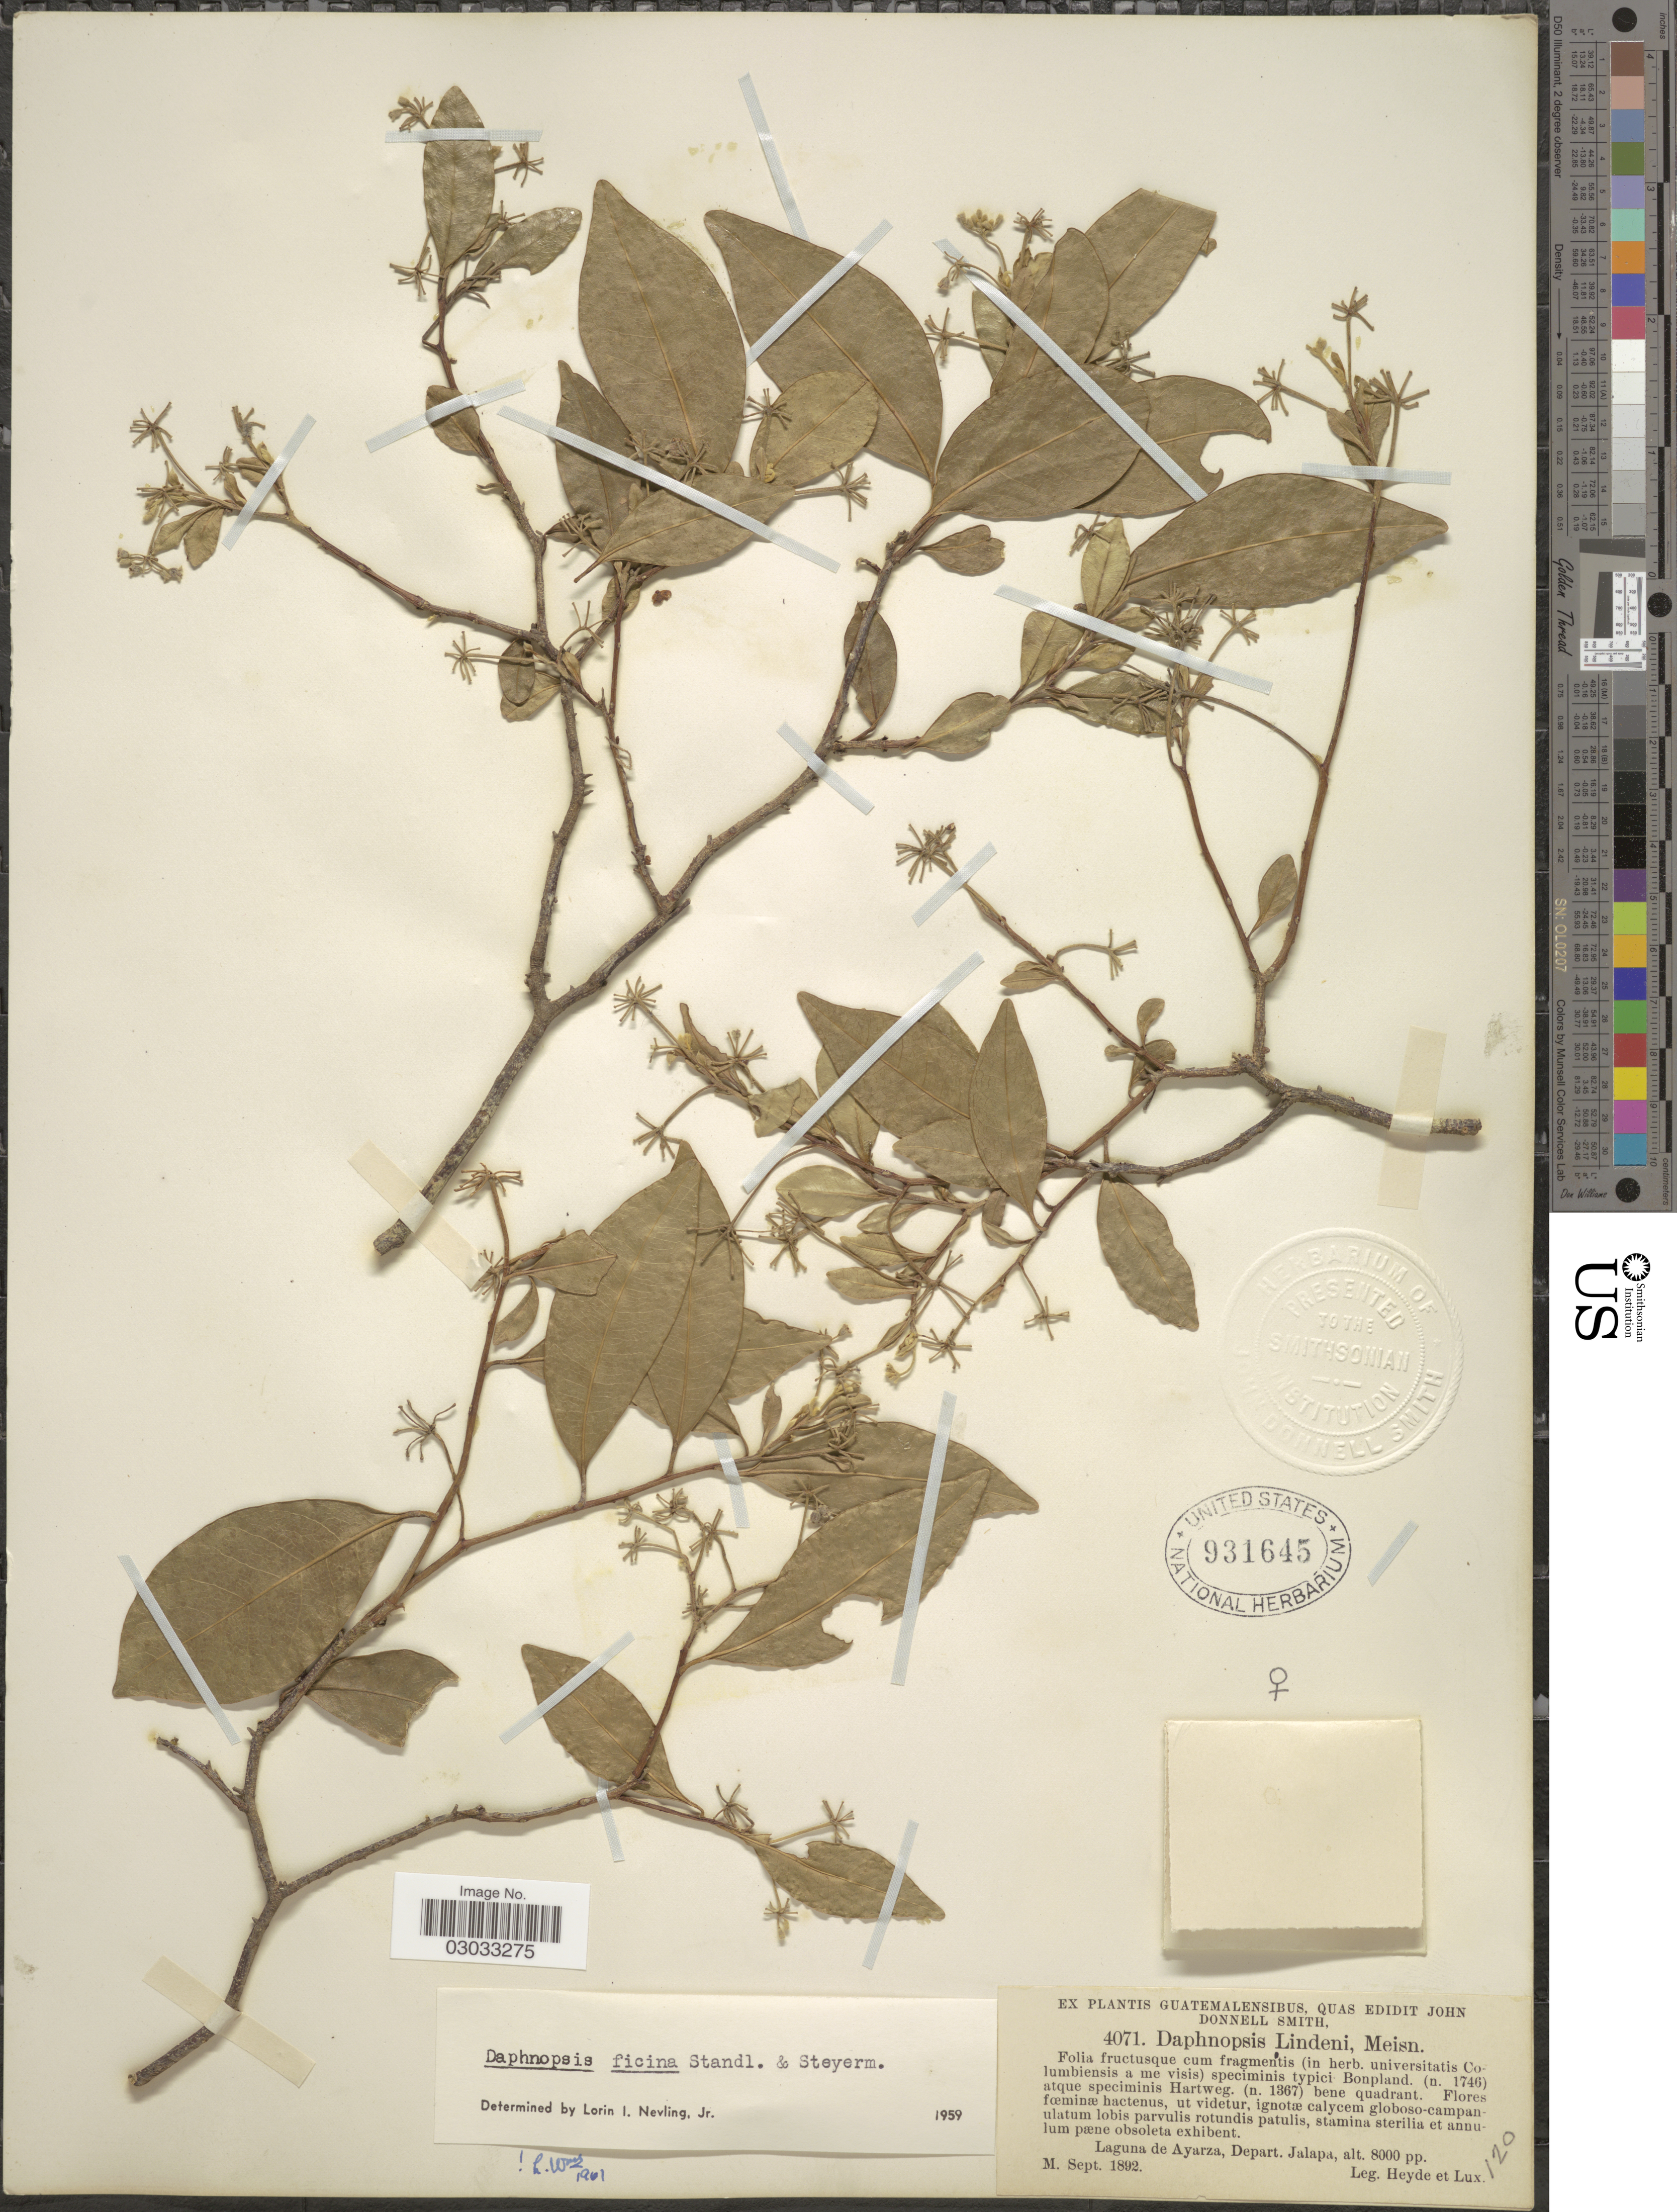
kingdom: Plantae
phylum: Tracheophyta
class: Magnoliopsida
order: Malvales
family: Thymelaeaceae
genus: Daphnopsis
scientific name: Daphnopsis ficina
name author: Standl. & Steyerm.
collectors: Heyde & Lux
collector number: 4071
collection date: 1892-09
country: Guatemala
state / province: Jalapa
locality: Laguna de Ayarza, Depart. Jalapa.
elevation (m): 2438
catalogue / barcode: US 931645